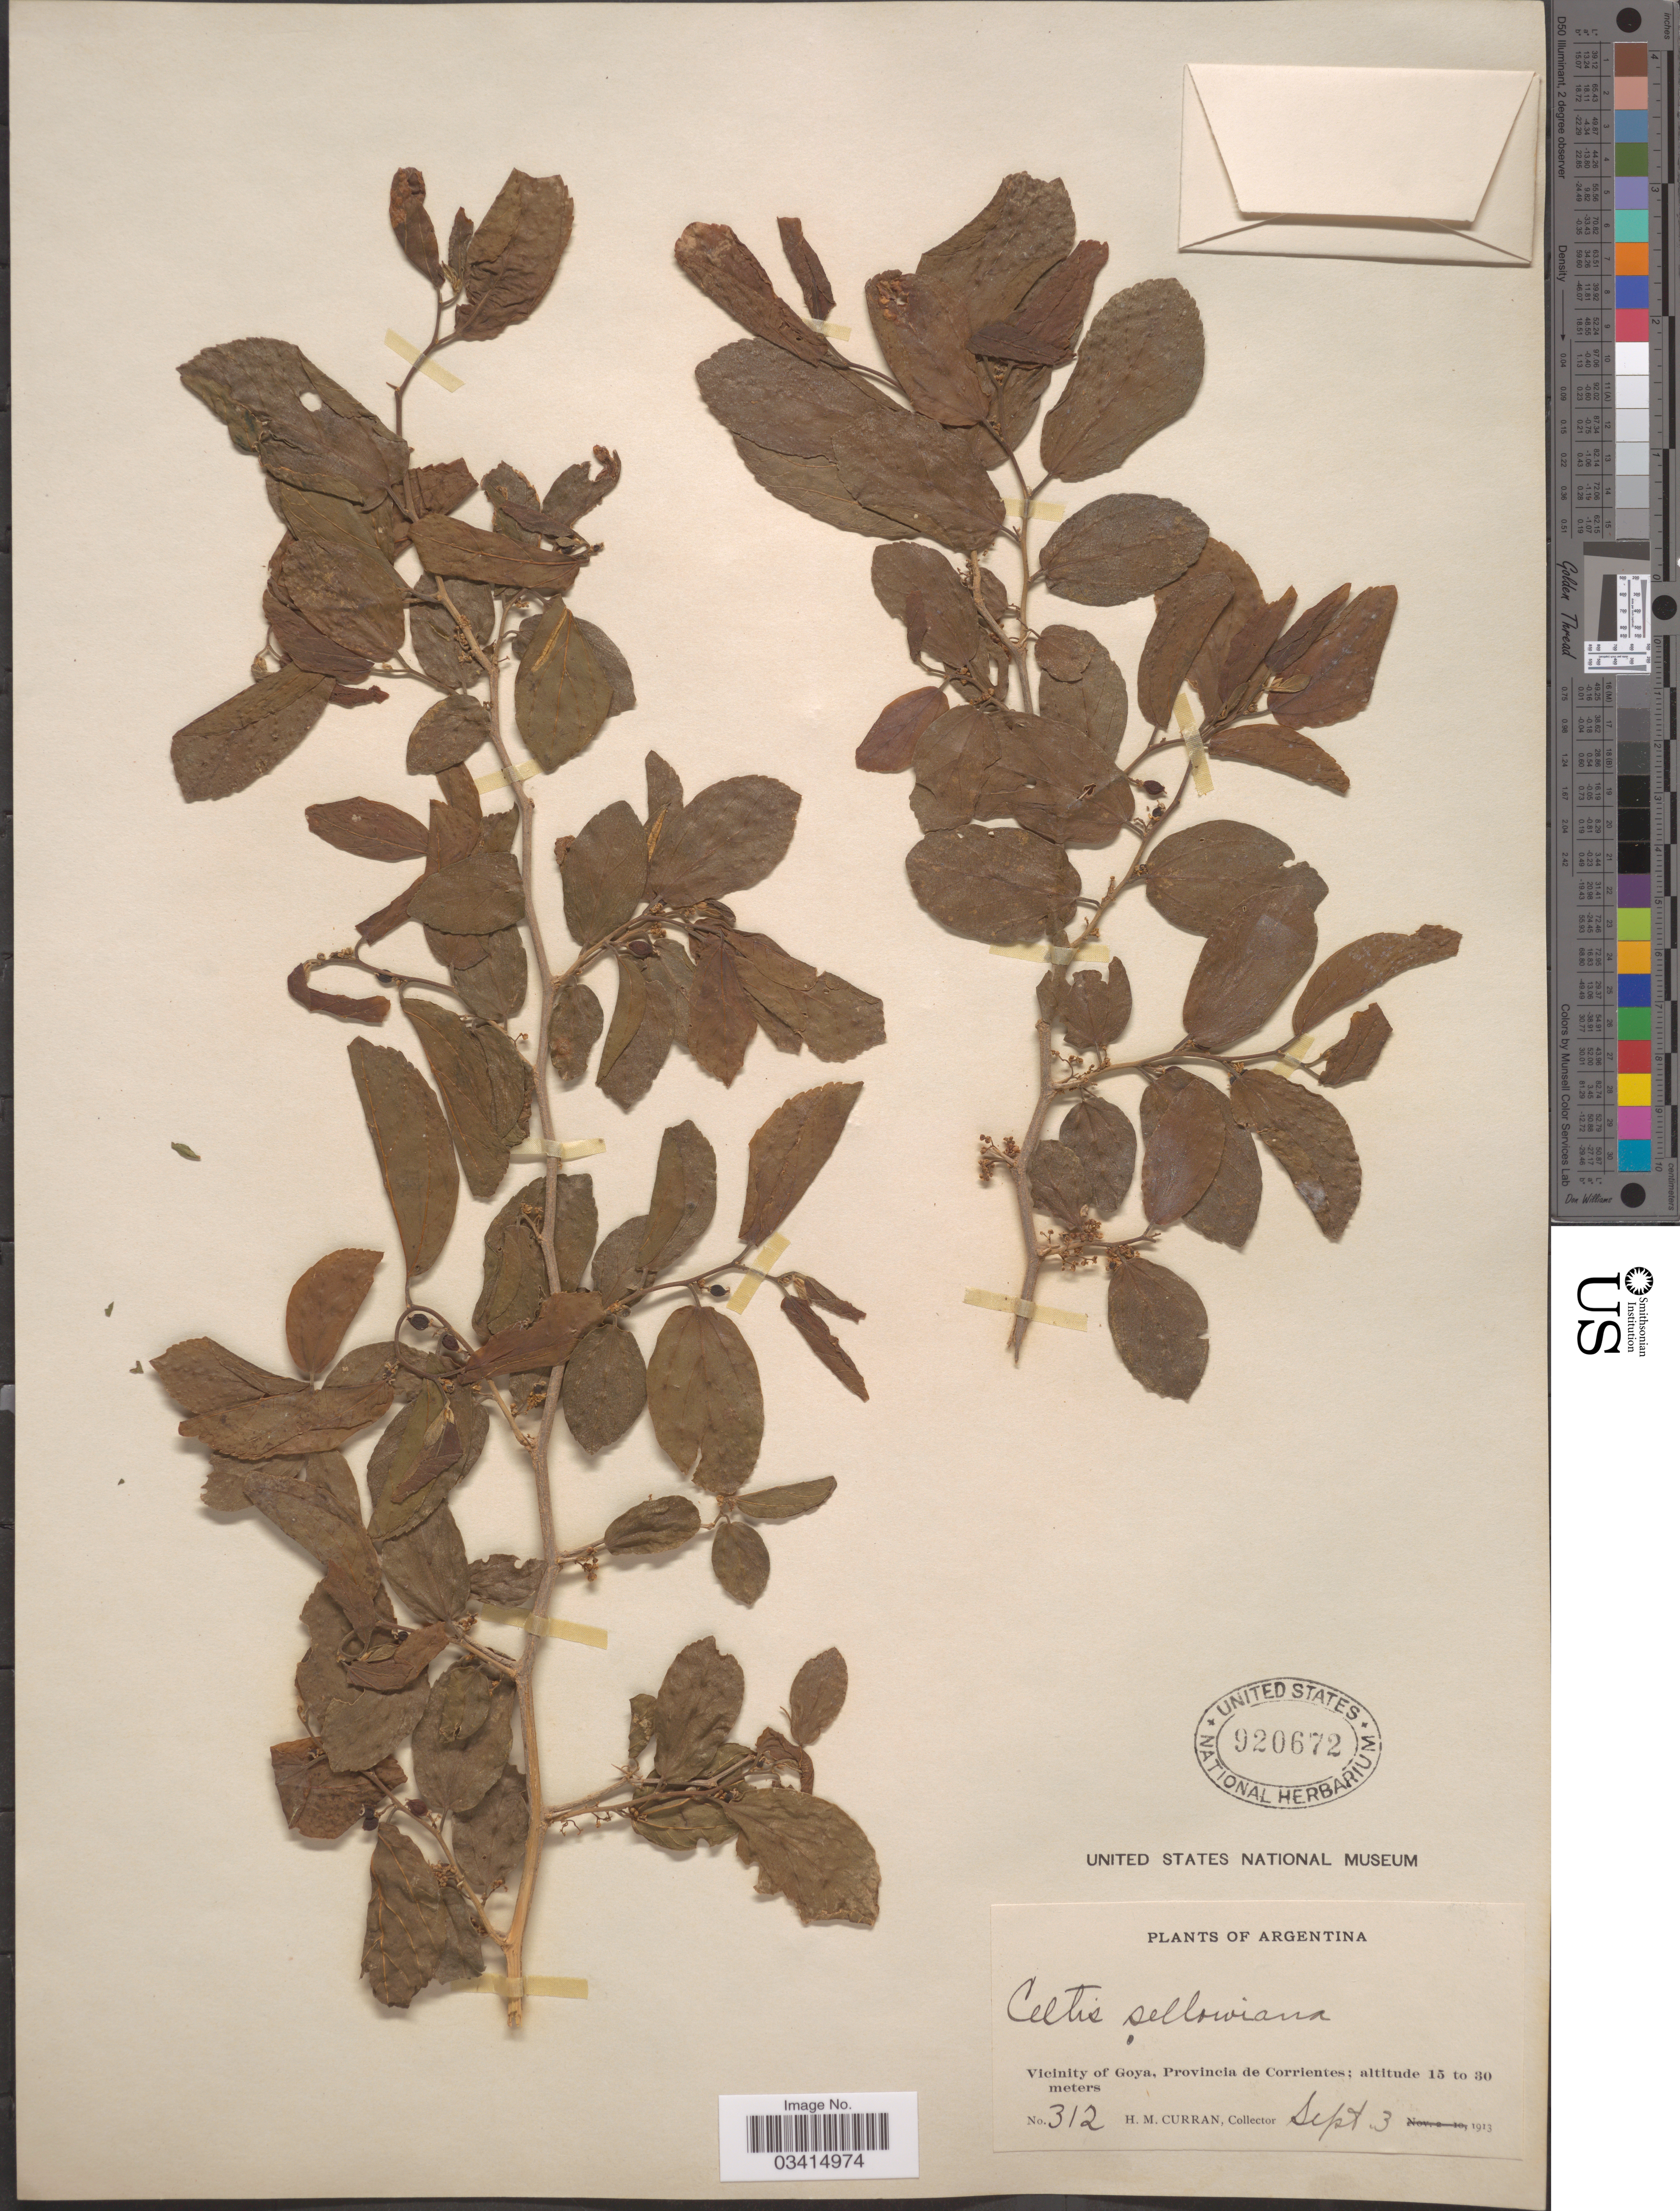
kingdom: Plantae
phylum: Tracheophyta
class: Magnoliopsida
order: Rosales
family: Cannabaceae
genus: Celtis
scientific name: Celtis spinosa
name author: Ruiz ex Miq.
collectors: H. M. Curran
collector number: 312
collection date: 1913-09-03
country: Argentina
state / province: Corrientes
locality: Vicinity of Goya.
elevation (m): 15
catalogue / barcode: US 920672